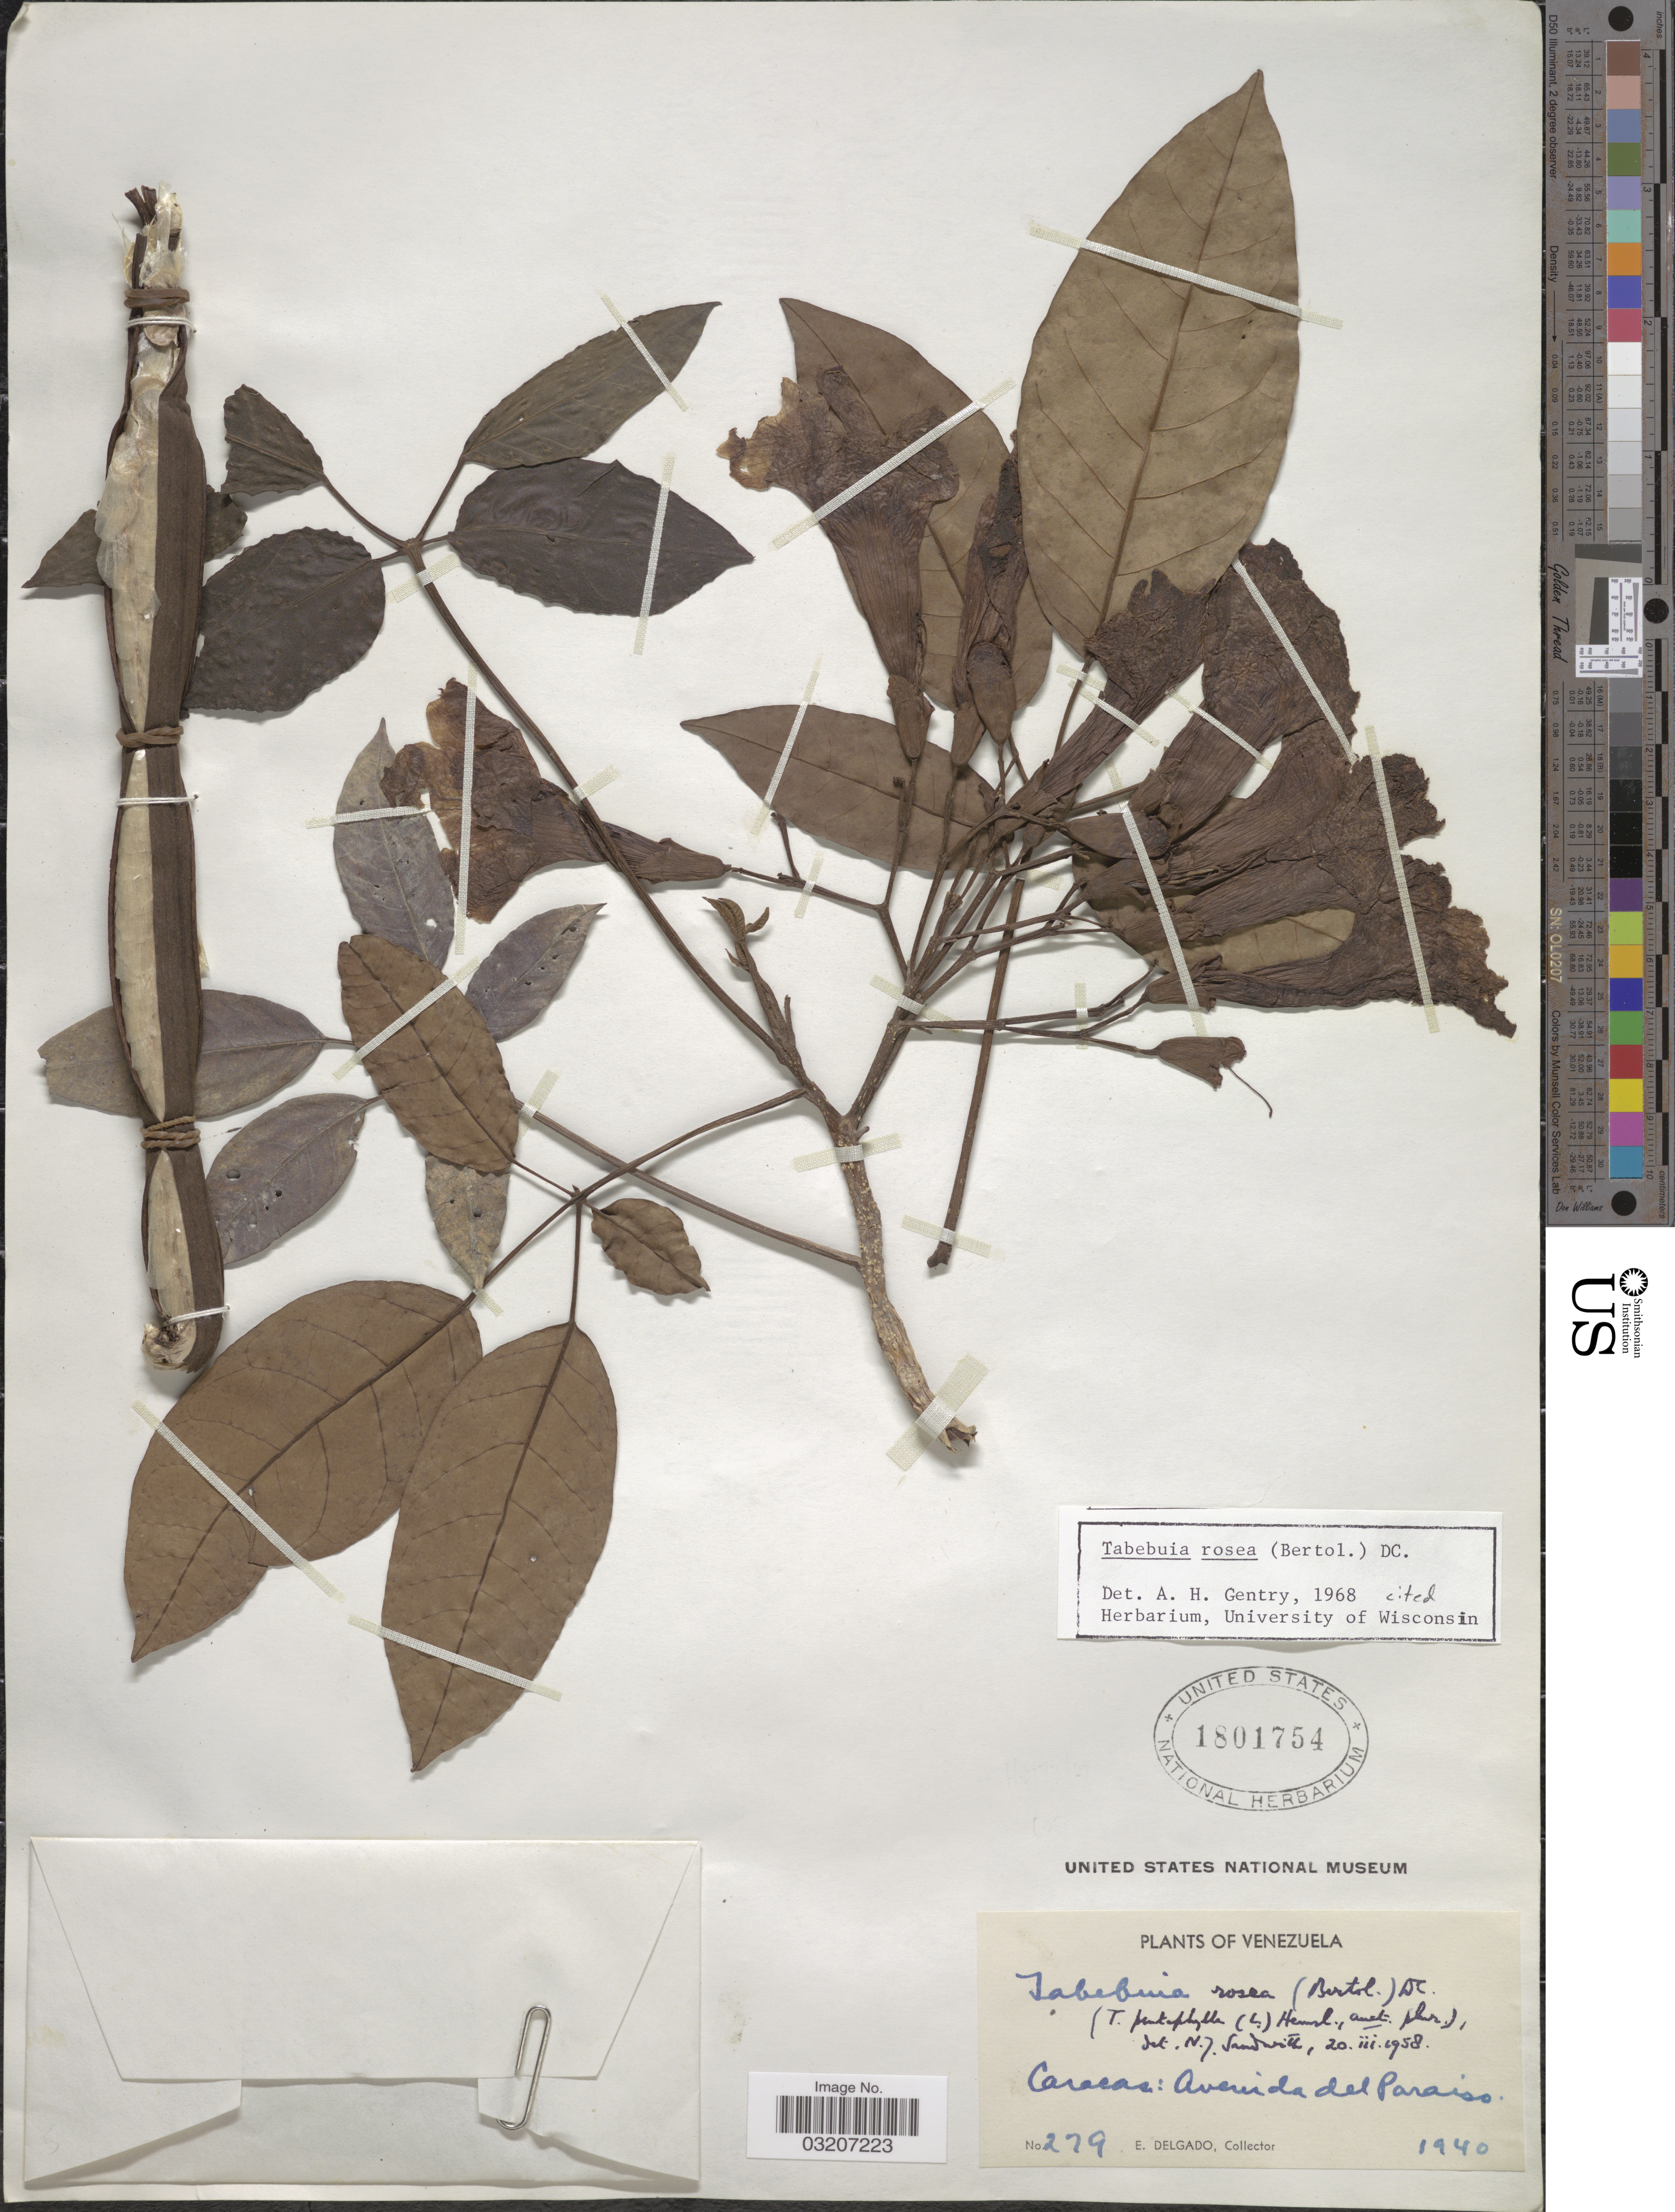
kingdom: Plantae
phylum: Tracheophyta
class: Magnoliopsida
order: Lamiales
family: Bignoniaceae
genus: Tabebuia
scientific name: Tabebuia rosea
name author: (Bertol.) DC.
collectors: E. Delgado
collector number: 279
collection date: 1940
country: Venezuela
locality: Caracas: Avenida del Paraiso.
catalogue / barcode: US 1801754